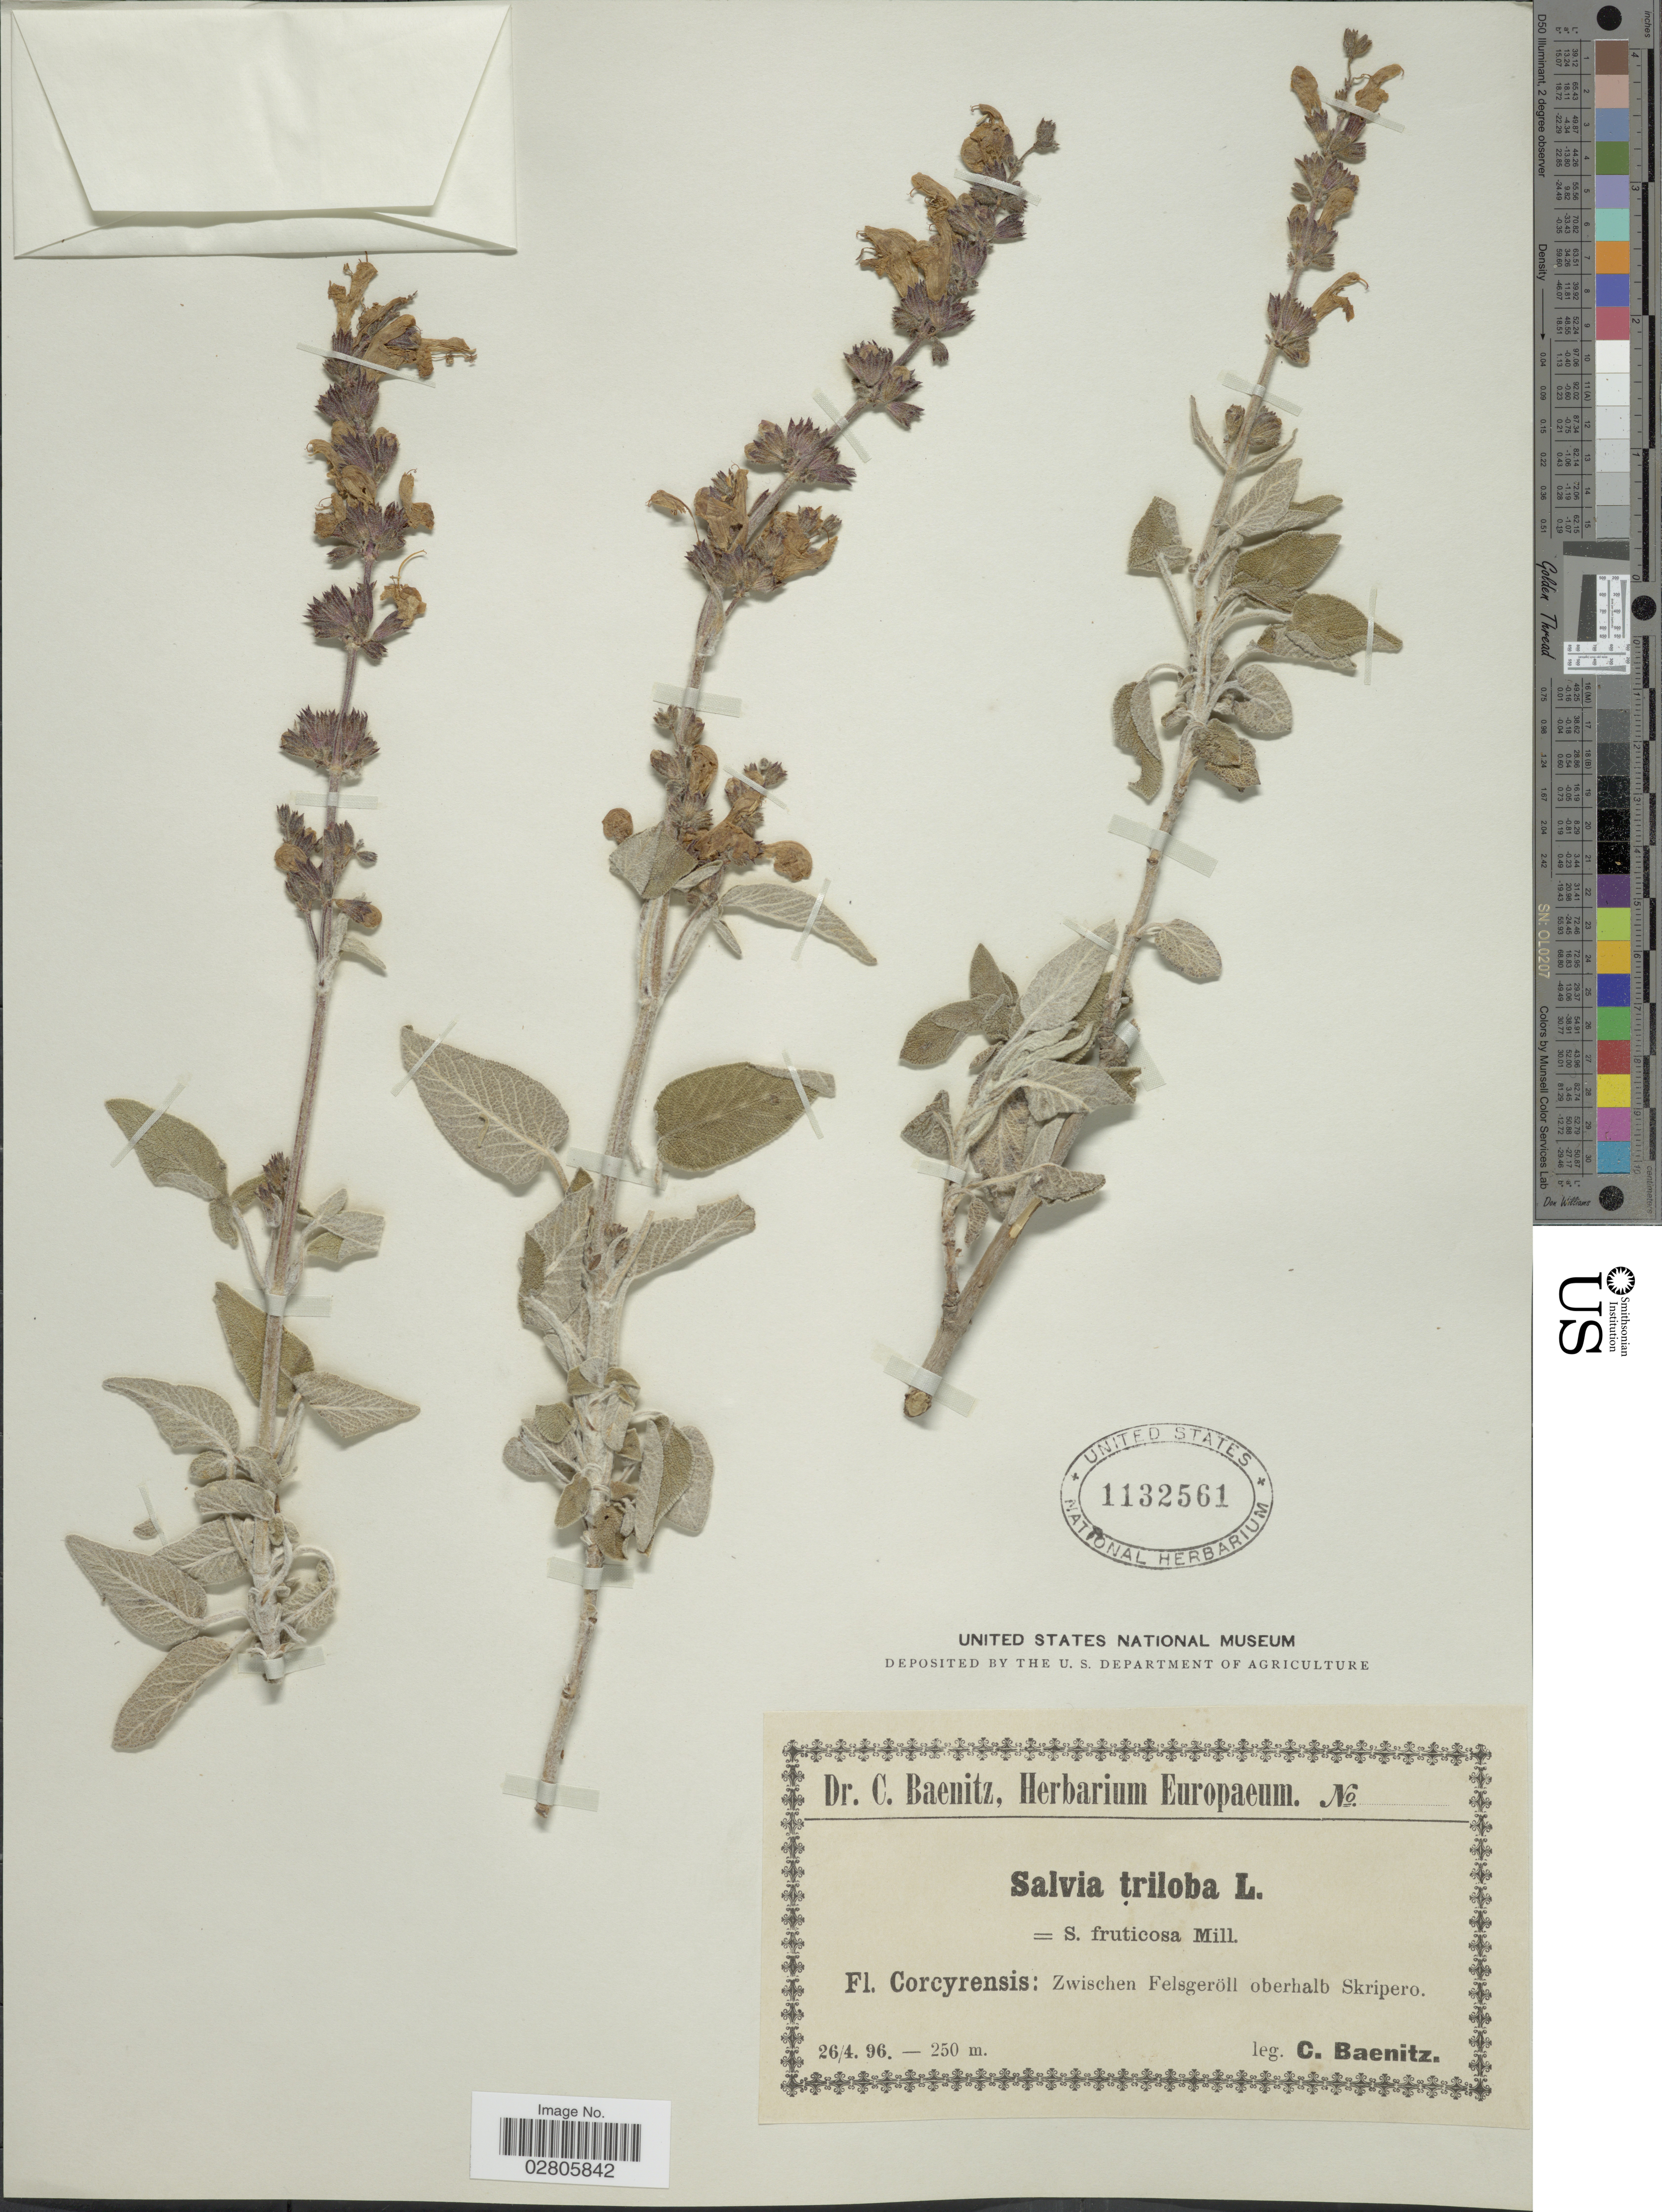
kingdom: Plantae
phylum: Tracheophyta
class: Magnoliopsida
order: Lamiales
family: Lamiaceae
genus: Salvia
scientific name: Salvia triloba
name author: L. f.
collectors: C. G. Baenitz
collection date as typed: Transcribed d/m/y: 26/4/96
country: Greece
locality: Fl. Corcyrensis: Zwischen Felsgeröll oberhalb Skripero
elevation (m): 250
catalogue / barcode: US 1132561